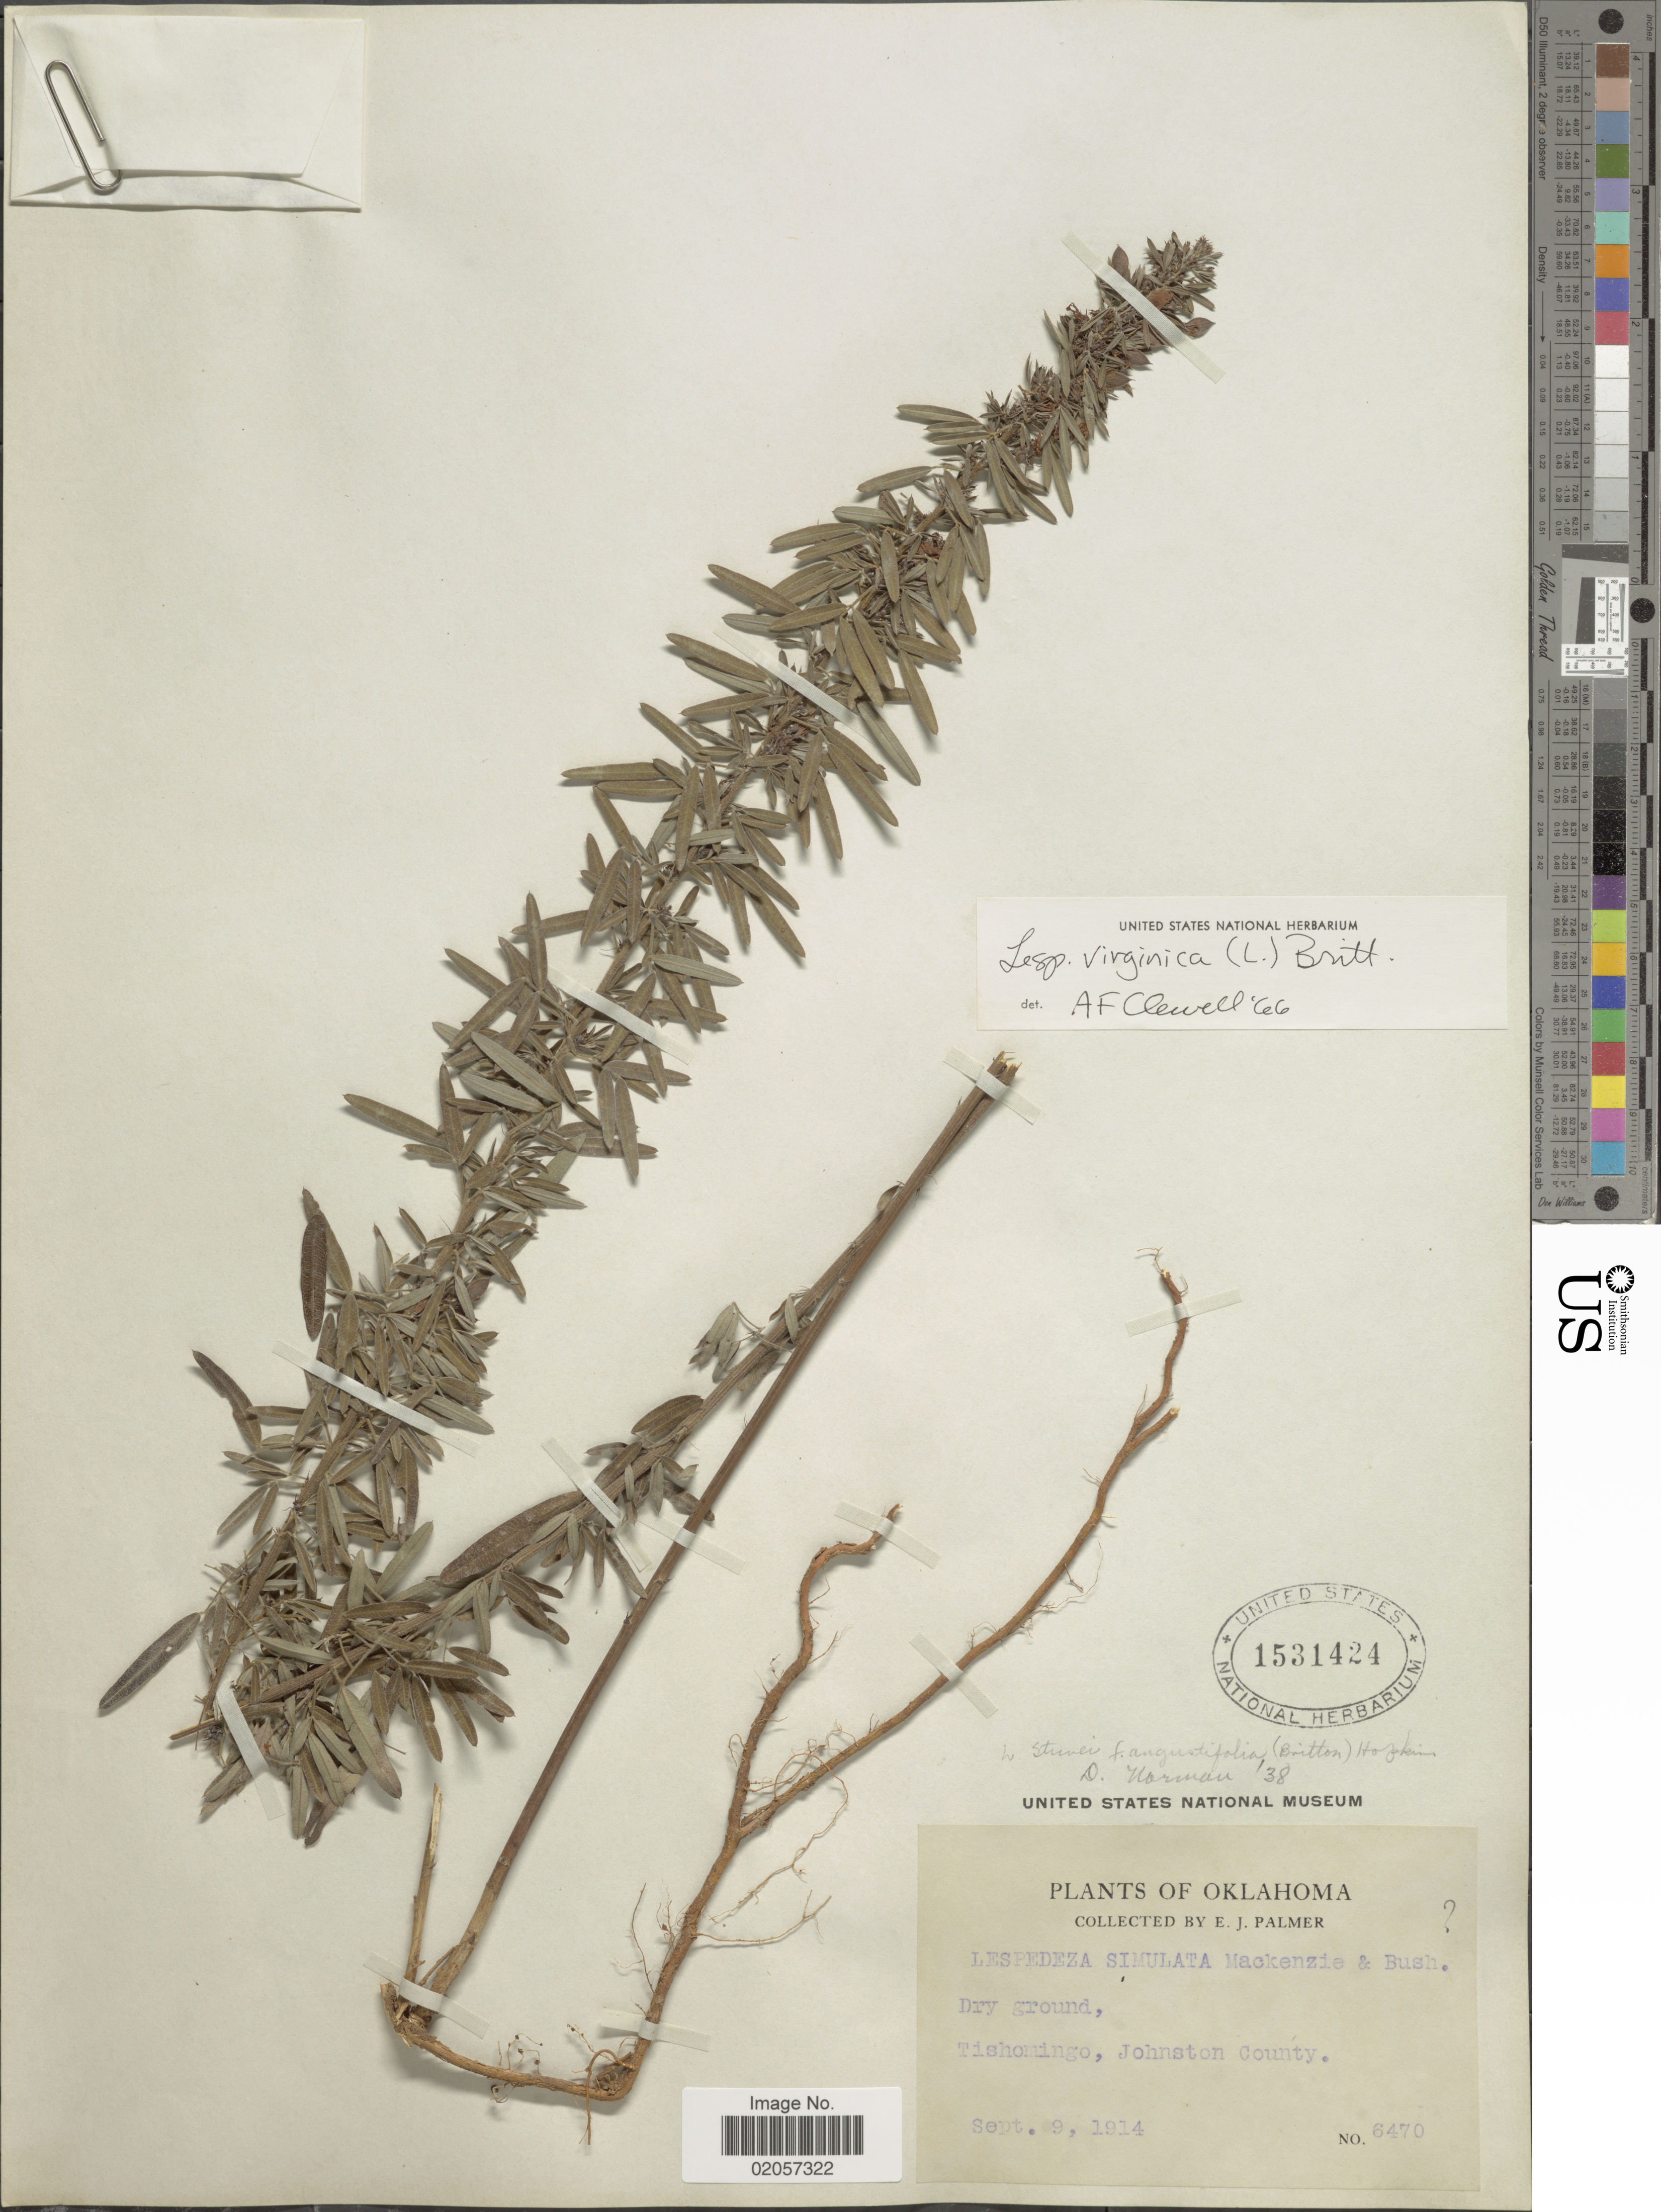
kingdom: Plantae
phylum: Tracheophyta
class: Magnoliopsida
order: Fabales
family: Fabaceae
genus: Lespedeza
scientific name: Lespedeza virginica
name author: (L.) Britton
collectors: E. J. Palmer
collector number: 6470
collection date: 1914-09-09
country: United States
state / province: Oklahoma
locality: Oklahoma, Tishomingo, Johnston County.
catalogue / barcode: US 1531424